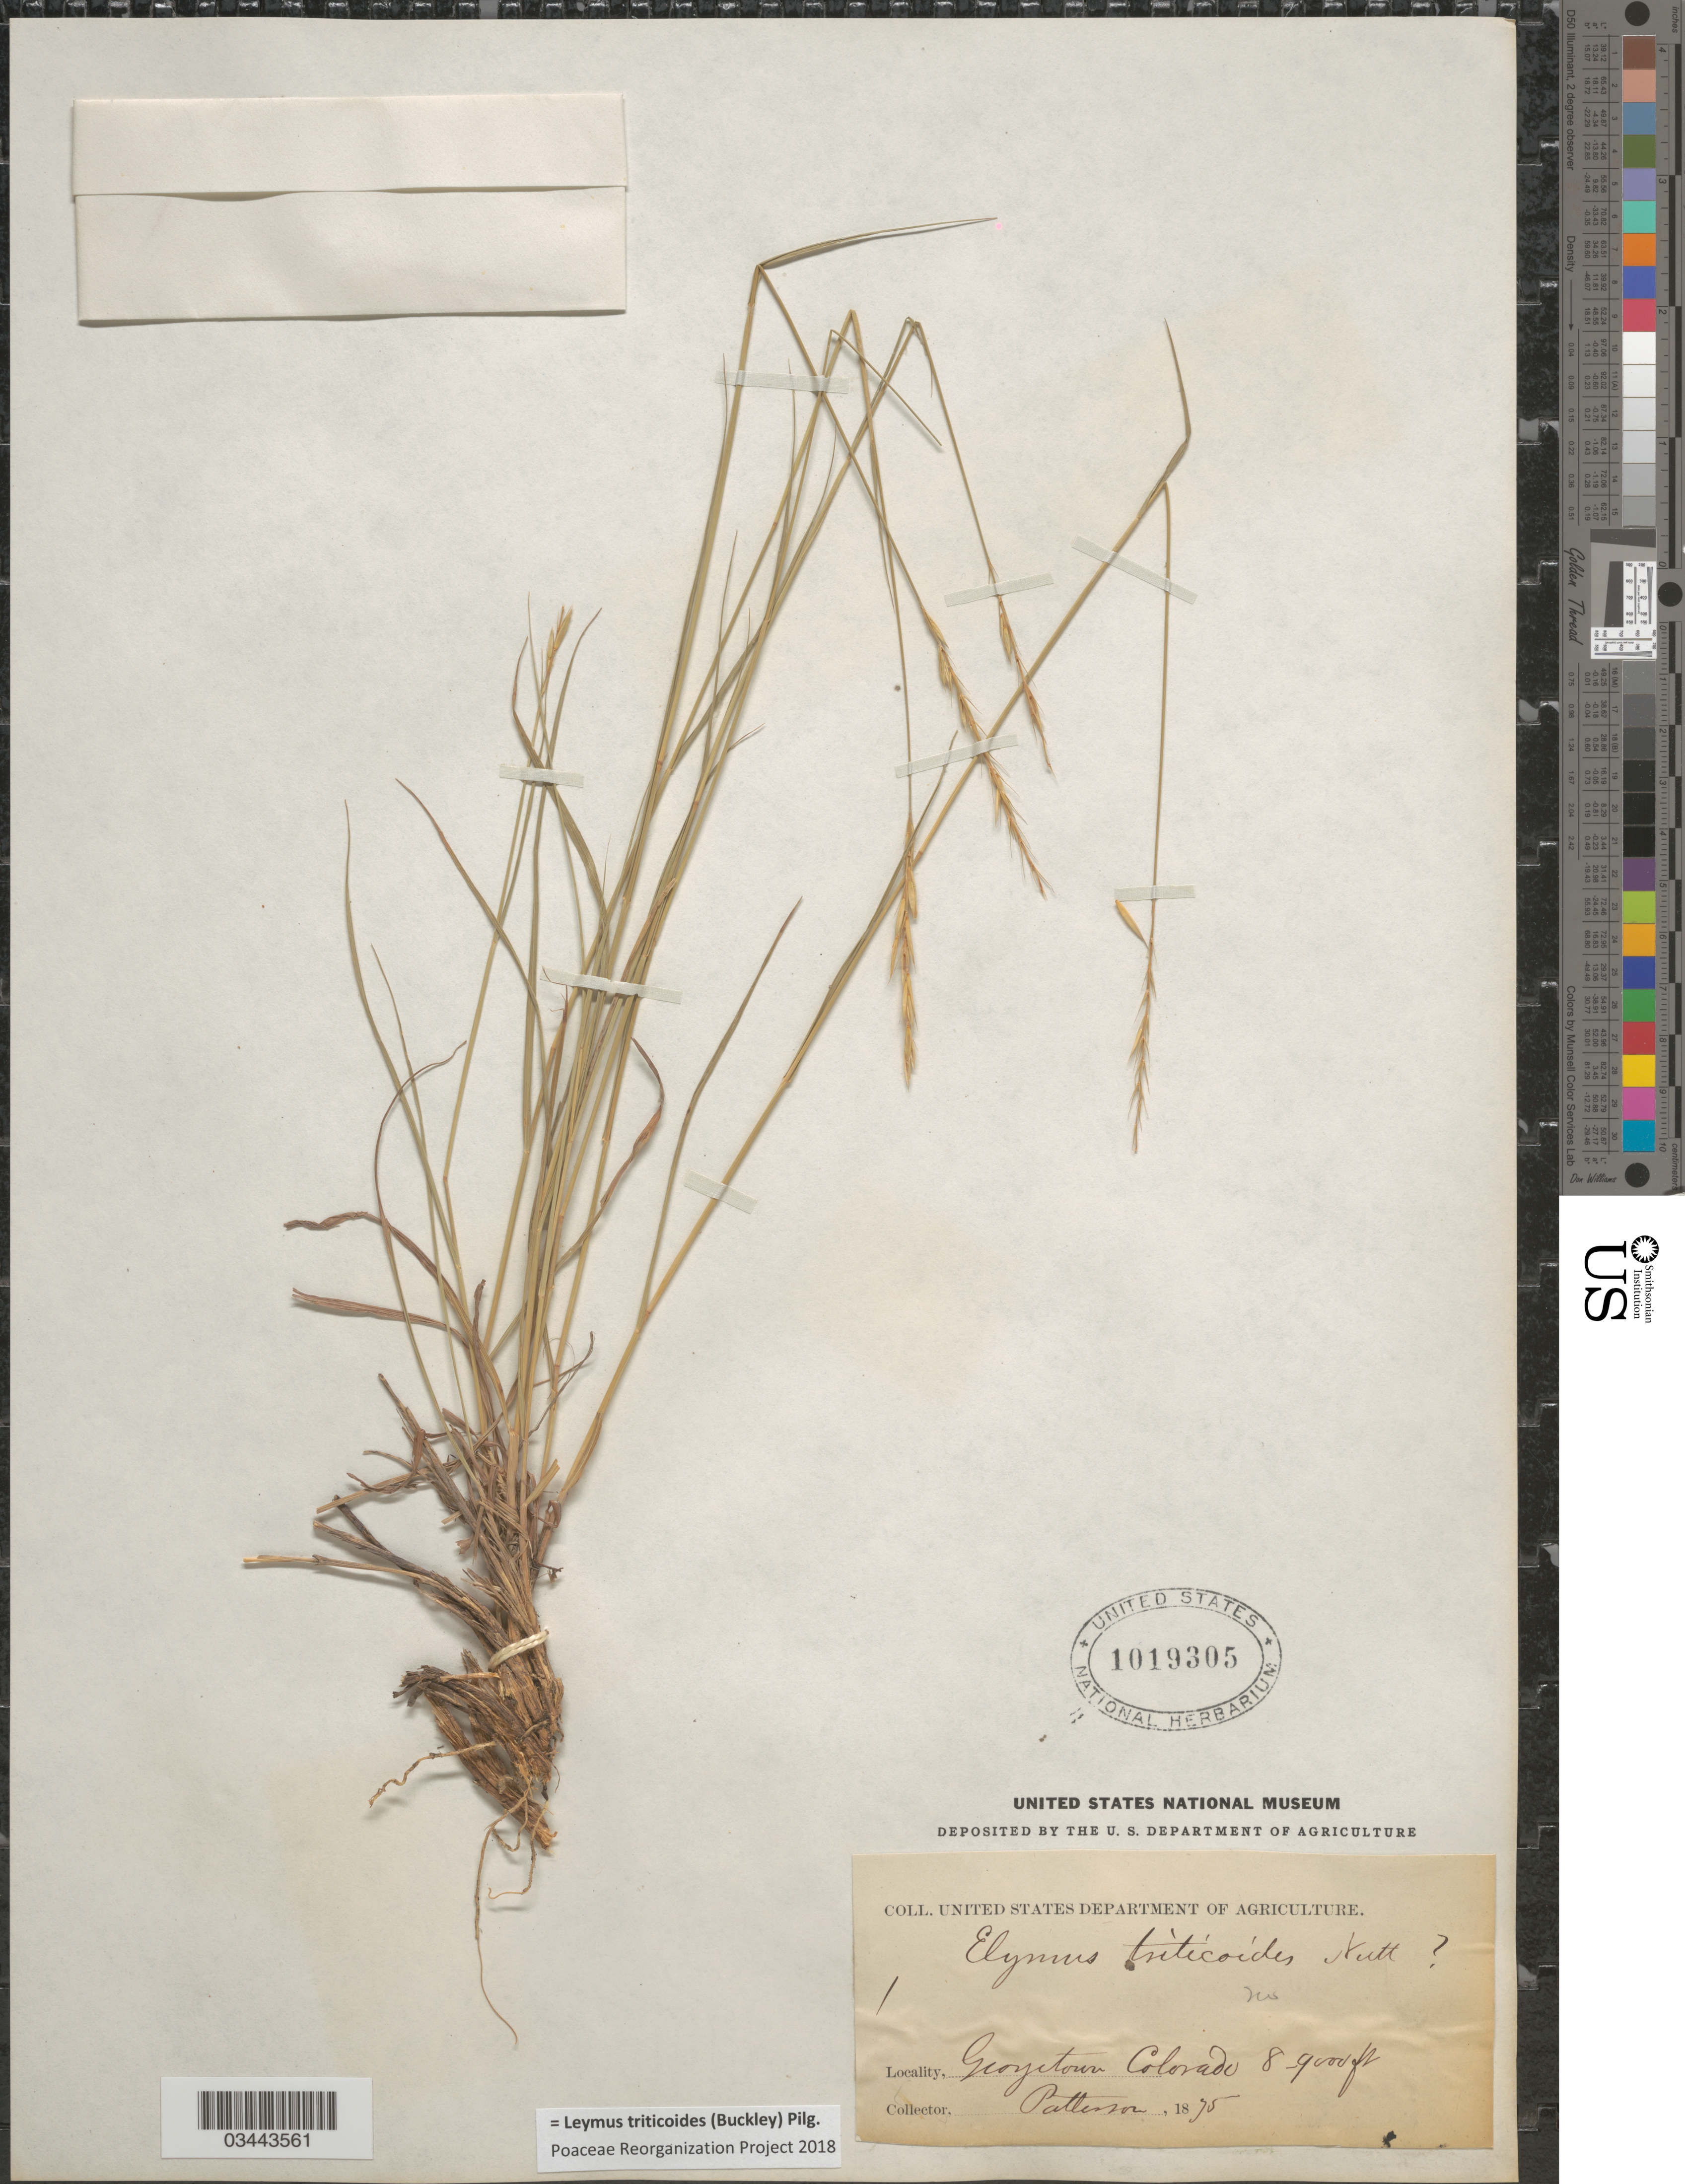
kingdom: Plantae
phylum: Tracheophyta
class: Liliopsida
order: Poales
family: Poaceae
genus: Leymus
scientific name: Leymus triticoides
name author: (Buckley) Pilg.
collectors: -. Patterson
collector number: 1?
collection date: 1875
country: United States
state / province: Colorado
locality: Georgetown.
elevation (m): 2438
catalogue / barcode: US 1019305